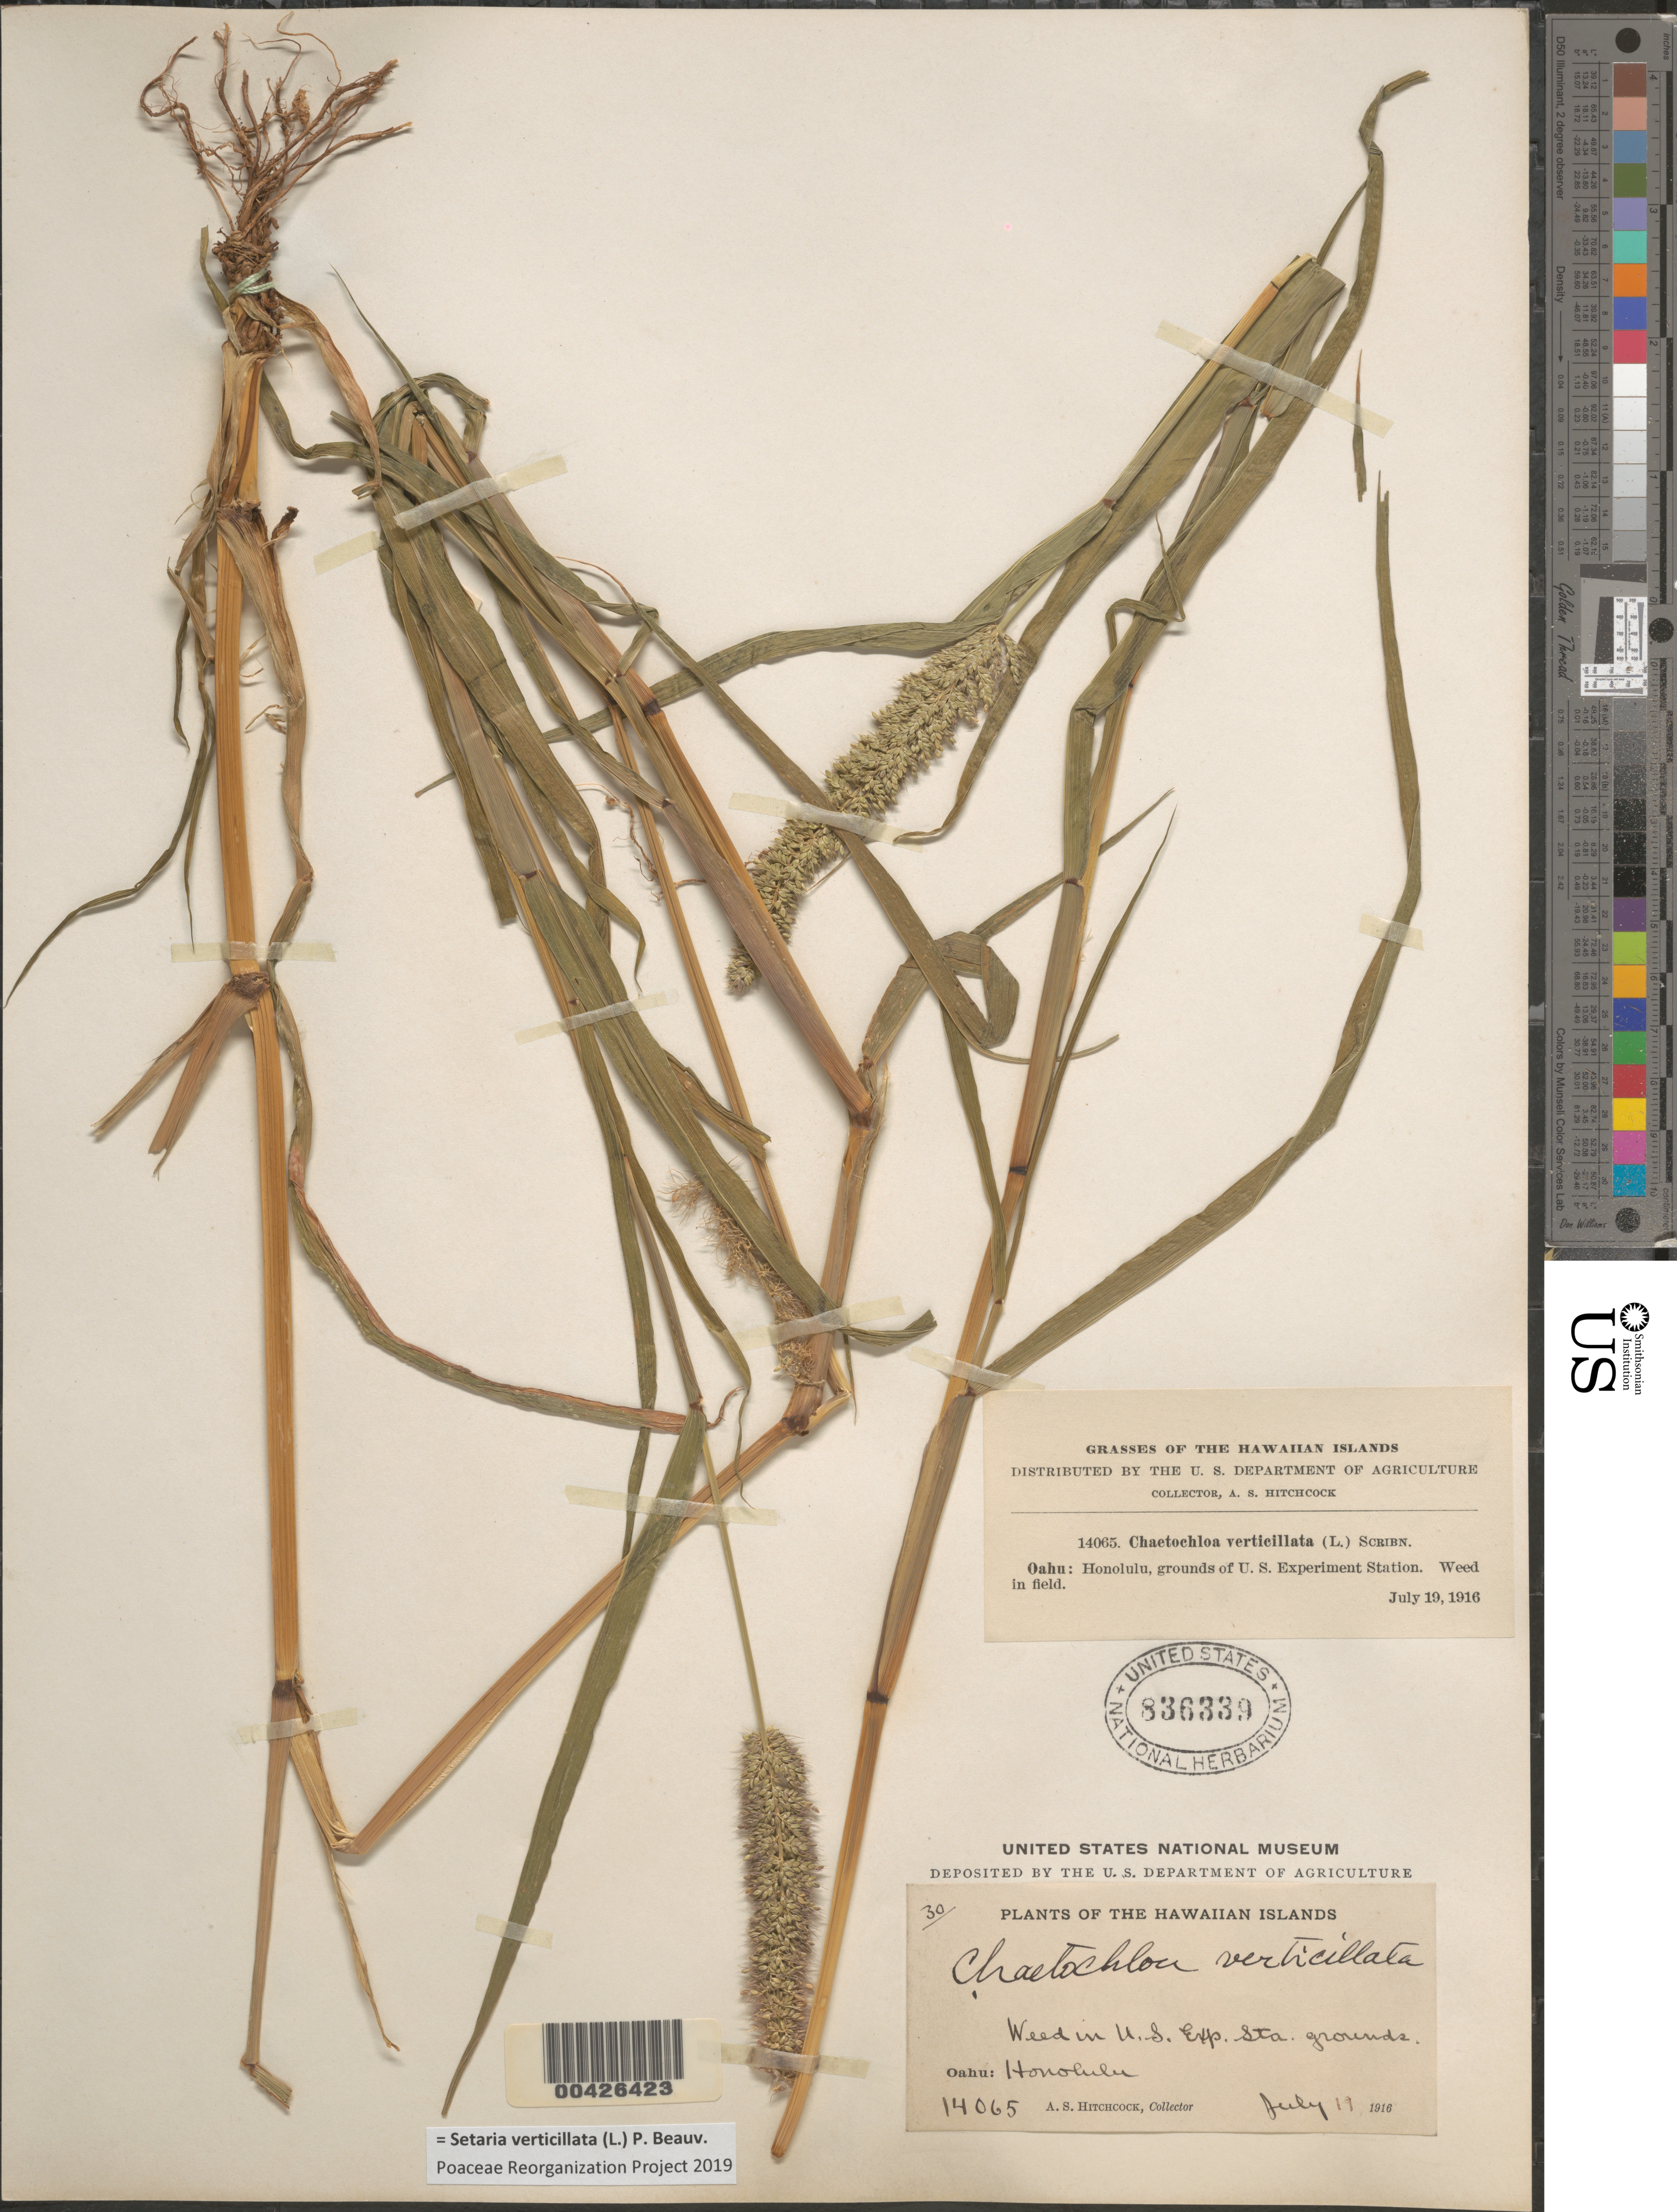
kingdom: Plantae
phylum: Tracheophyta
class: Liliopsida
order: Poales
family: Poaceae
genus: Setaria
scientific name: Setaria adhaerens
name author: (Forssk.) Chiov.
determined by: Wagner, W. L., (BOT), Smithsonian Institution - National Museum of Natural History (UNITED STATES)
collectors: A. S. Hitchcock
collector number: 14065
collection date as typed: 19 Jul 1916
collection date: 1916-07-19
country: United States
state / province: Hawaii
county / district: Honolulu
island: Oahu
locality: Oahu: Honolulu, grounds of U.S. Experiment Station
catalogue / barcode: US 836339